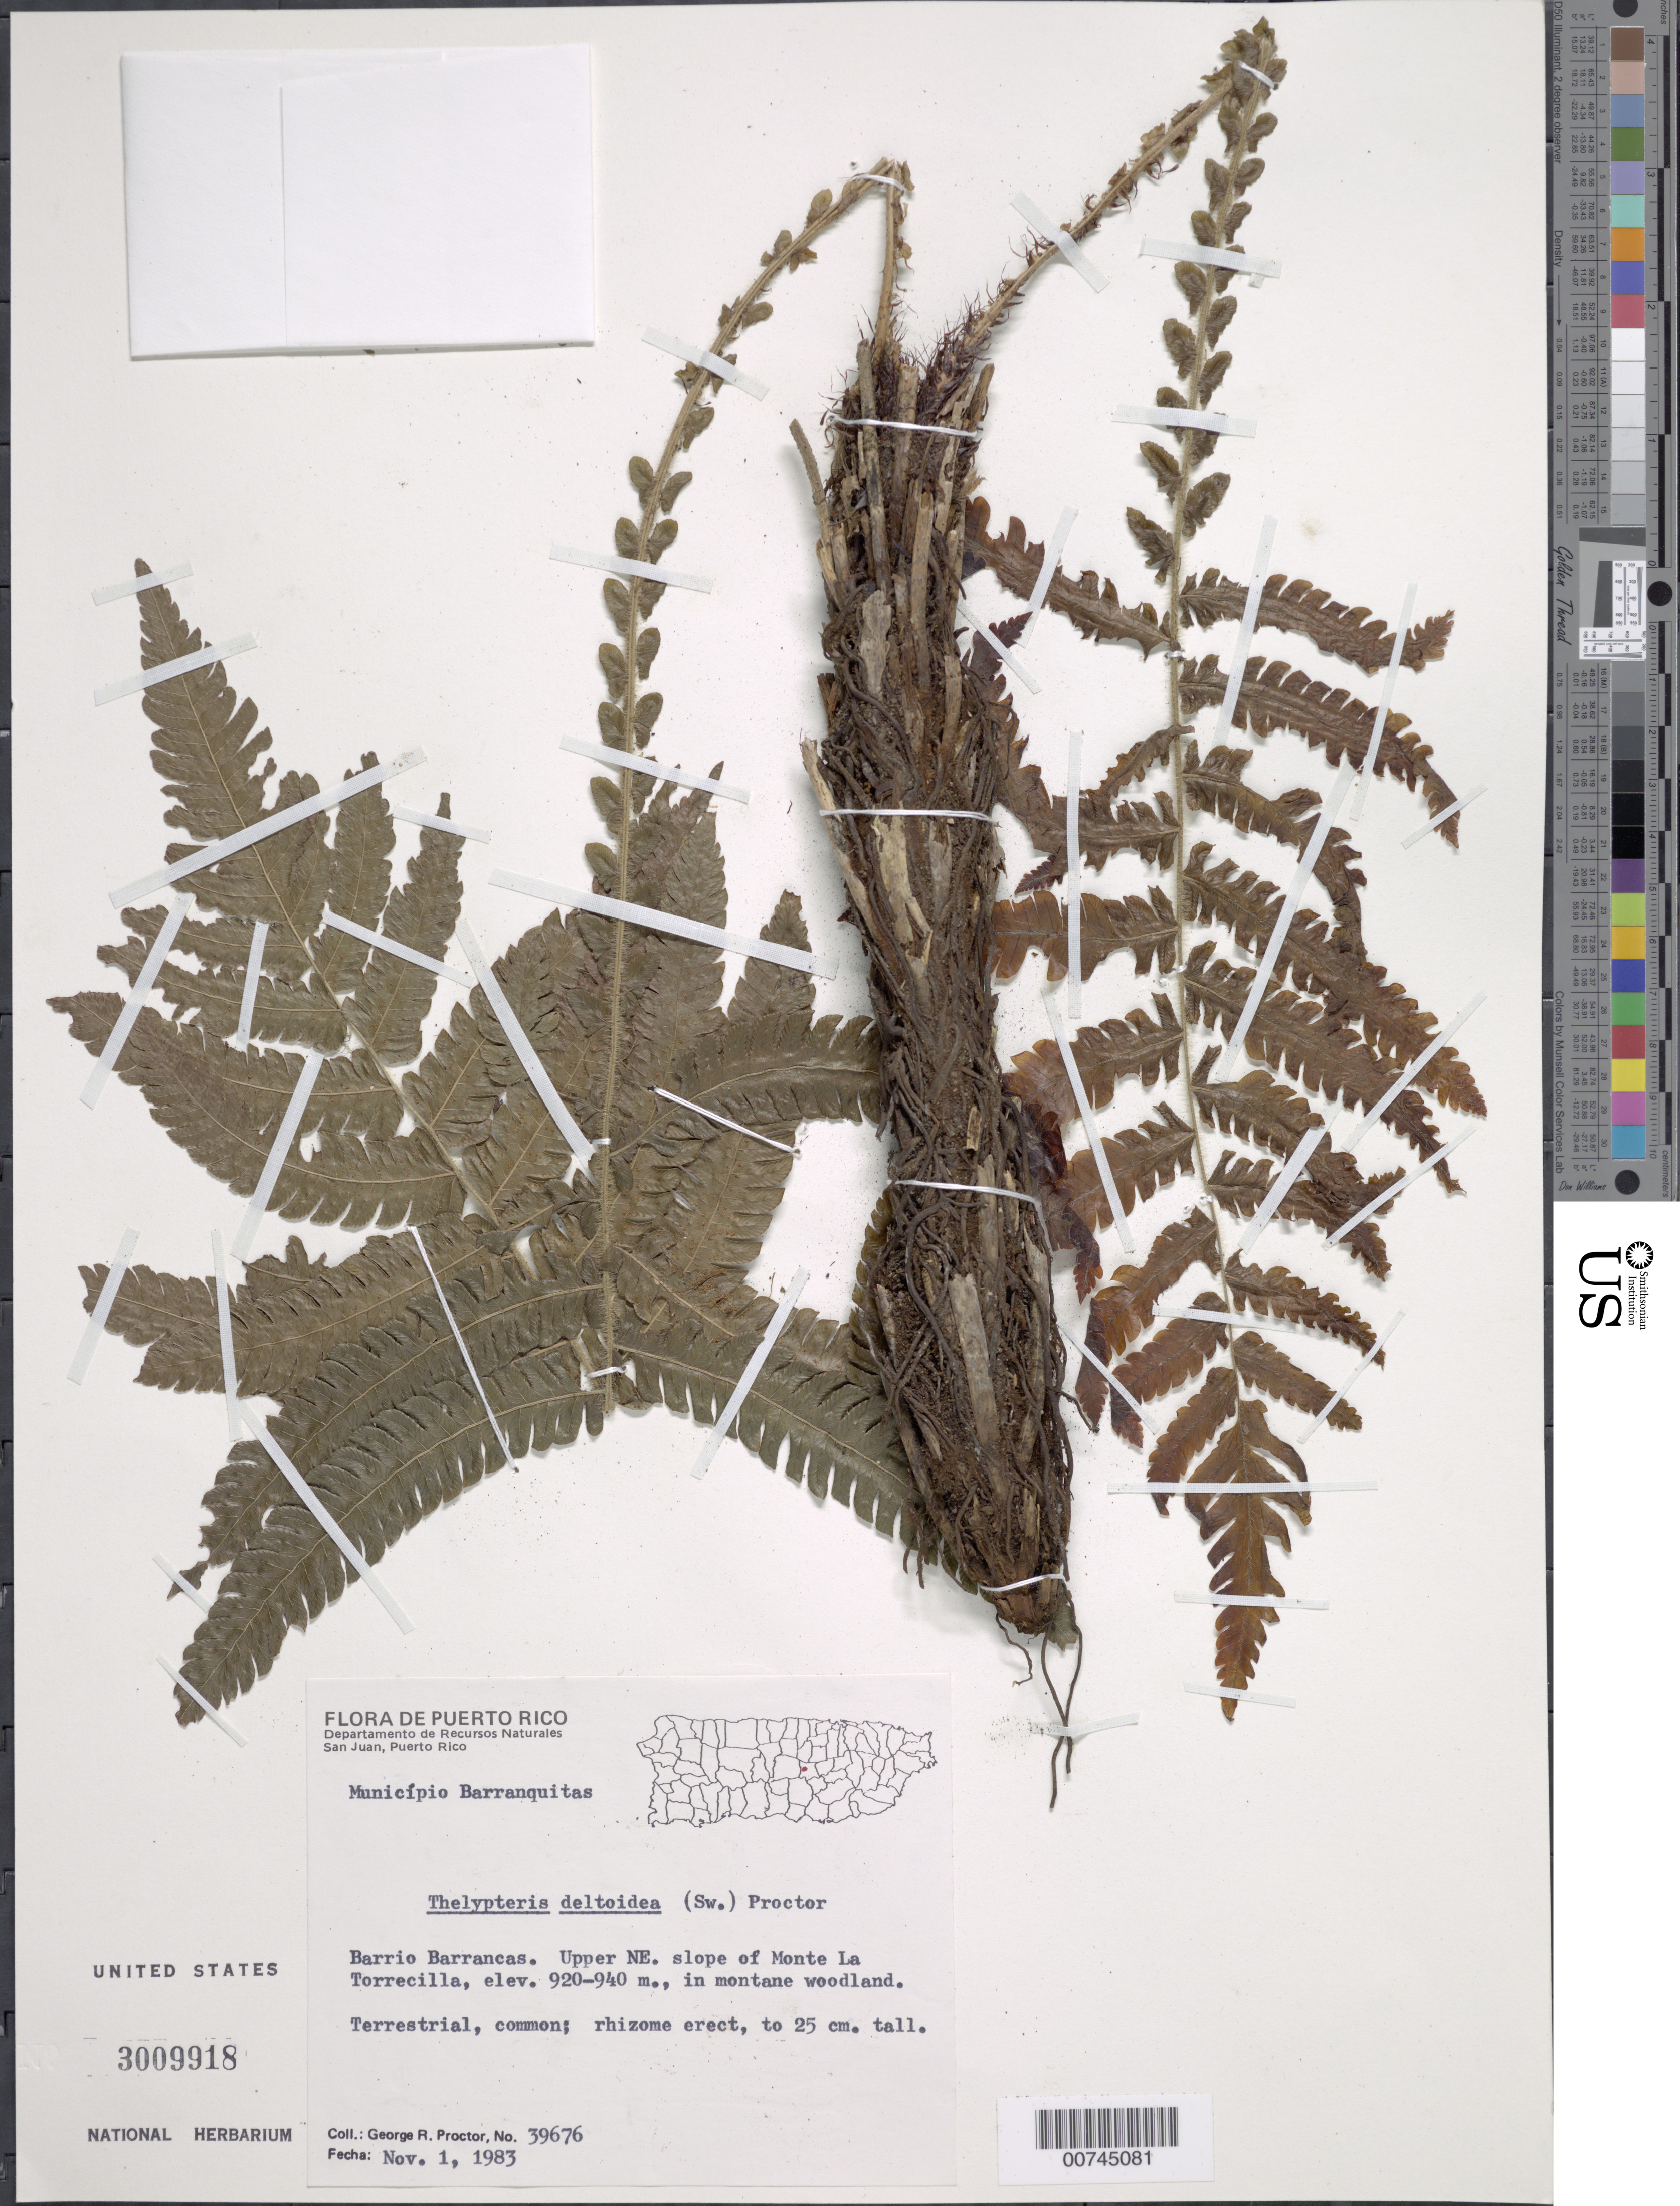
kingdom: Plantae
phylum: Tracheophyta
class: Polypodiopsida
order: Polypodiales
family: Thelypteridaceae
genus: Steiropteris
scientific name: Steiropteris deltoidea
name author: (Sw.) Pic. Serm.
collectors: G. R. Proctor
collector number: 39676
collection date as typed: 01 Nov 1983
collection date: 1983-11-01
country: Puerto Rico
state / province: Barranquitas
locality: Barrio Barranquitas. Upper NE slope of Monte La Torrecilla. Municipio Barranquitas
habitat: In montane woodland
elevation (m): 920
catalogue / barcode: US 3009918